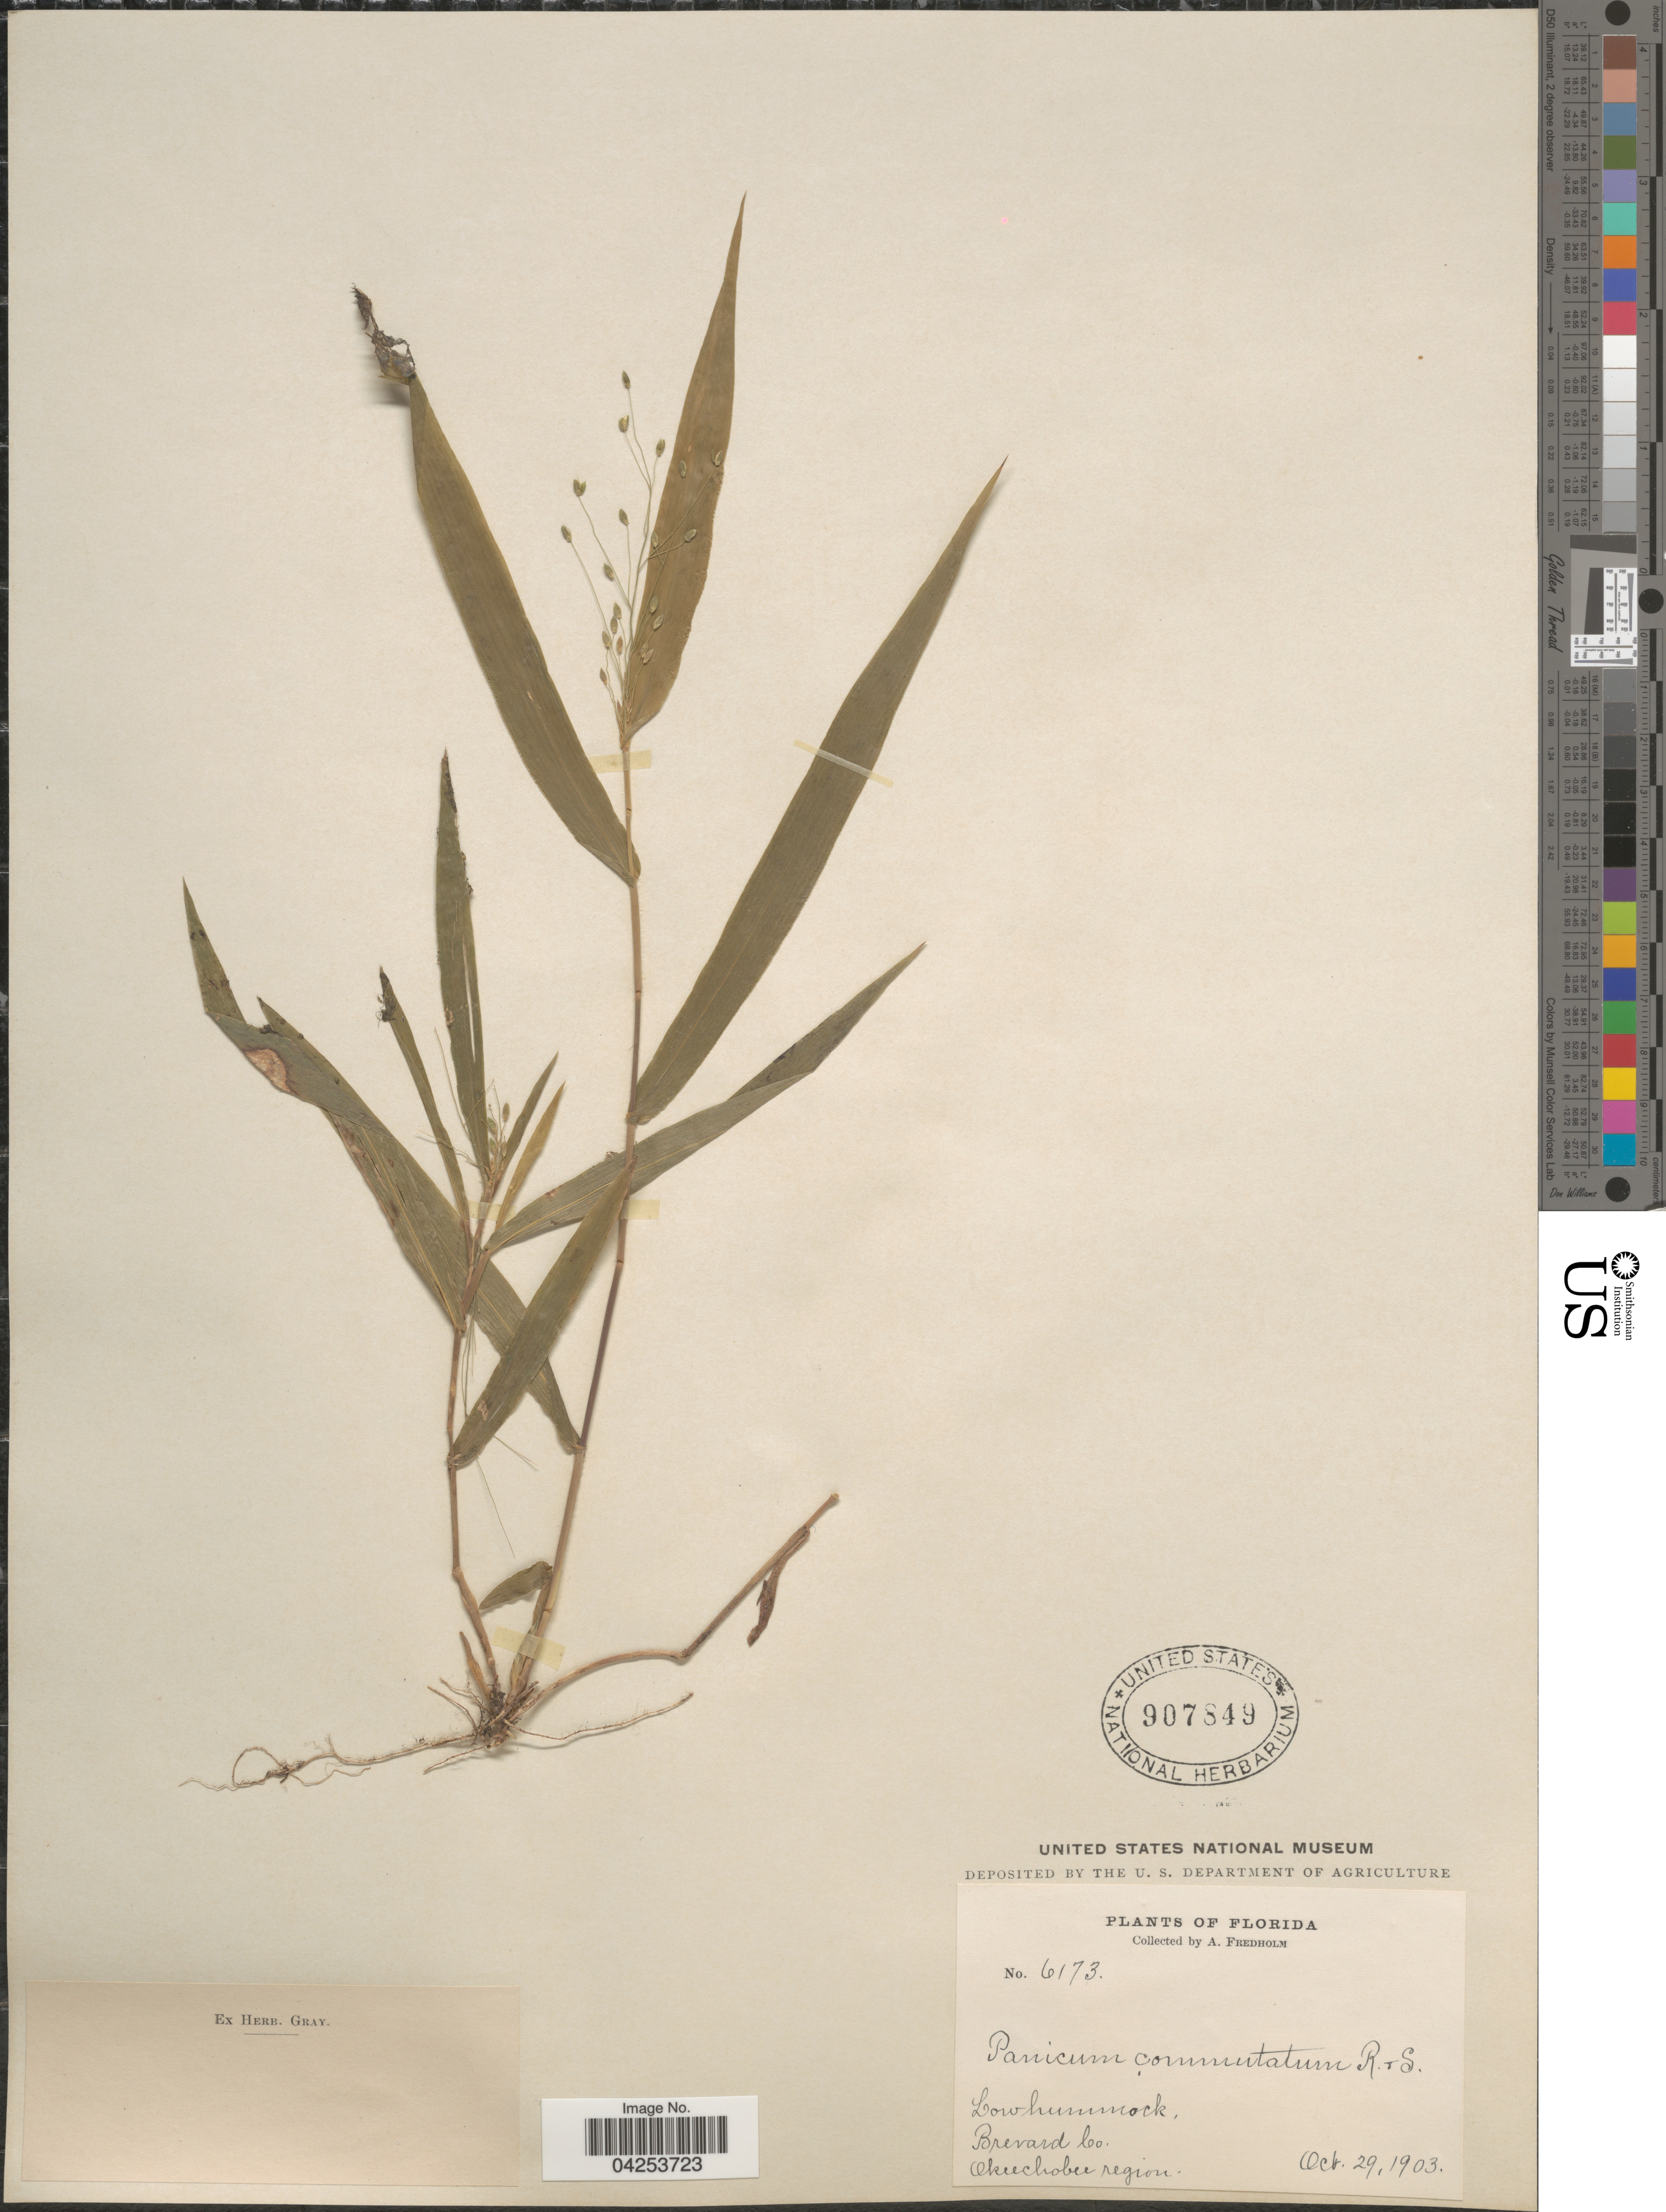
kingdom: Plantae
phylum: Tracheophyta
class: Liliopsida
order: Poales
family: Poaceae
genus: Dichanthelium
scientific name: Dichanthelium commutatum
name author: (Schult.) Gould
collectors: A. Fredholm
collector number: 6173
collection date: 1903-10-29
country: United States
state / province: Florida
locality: Low hammock. Brevard Co. Okeechobee region.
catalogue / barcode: US 907849